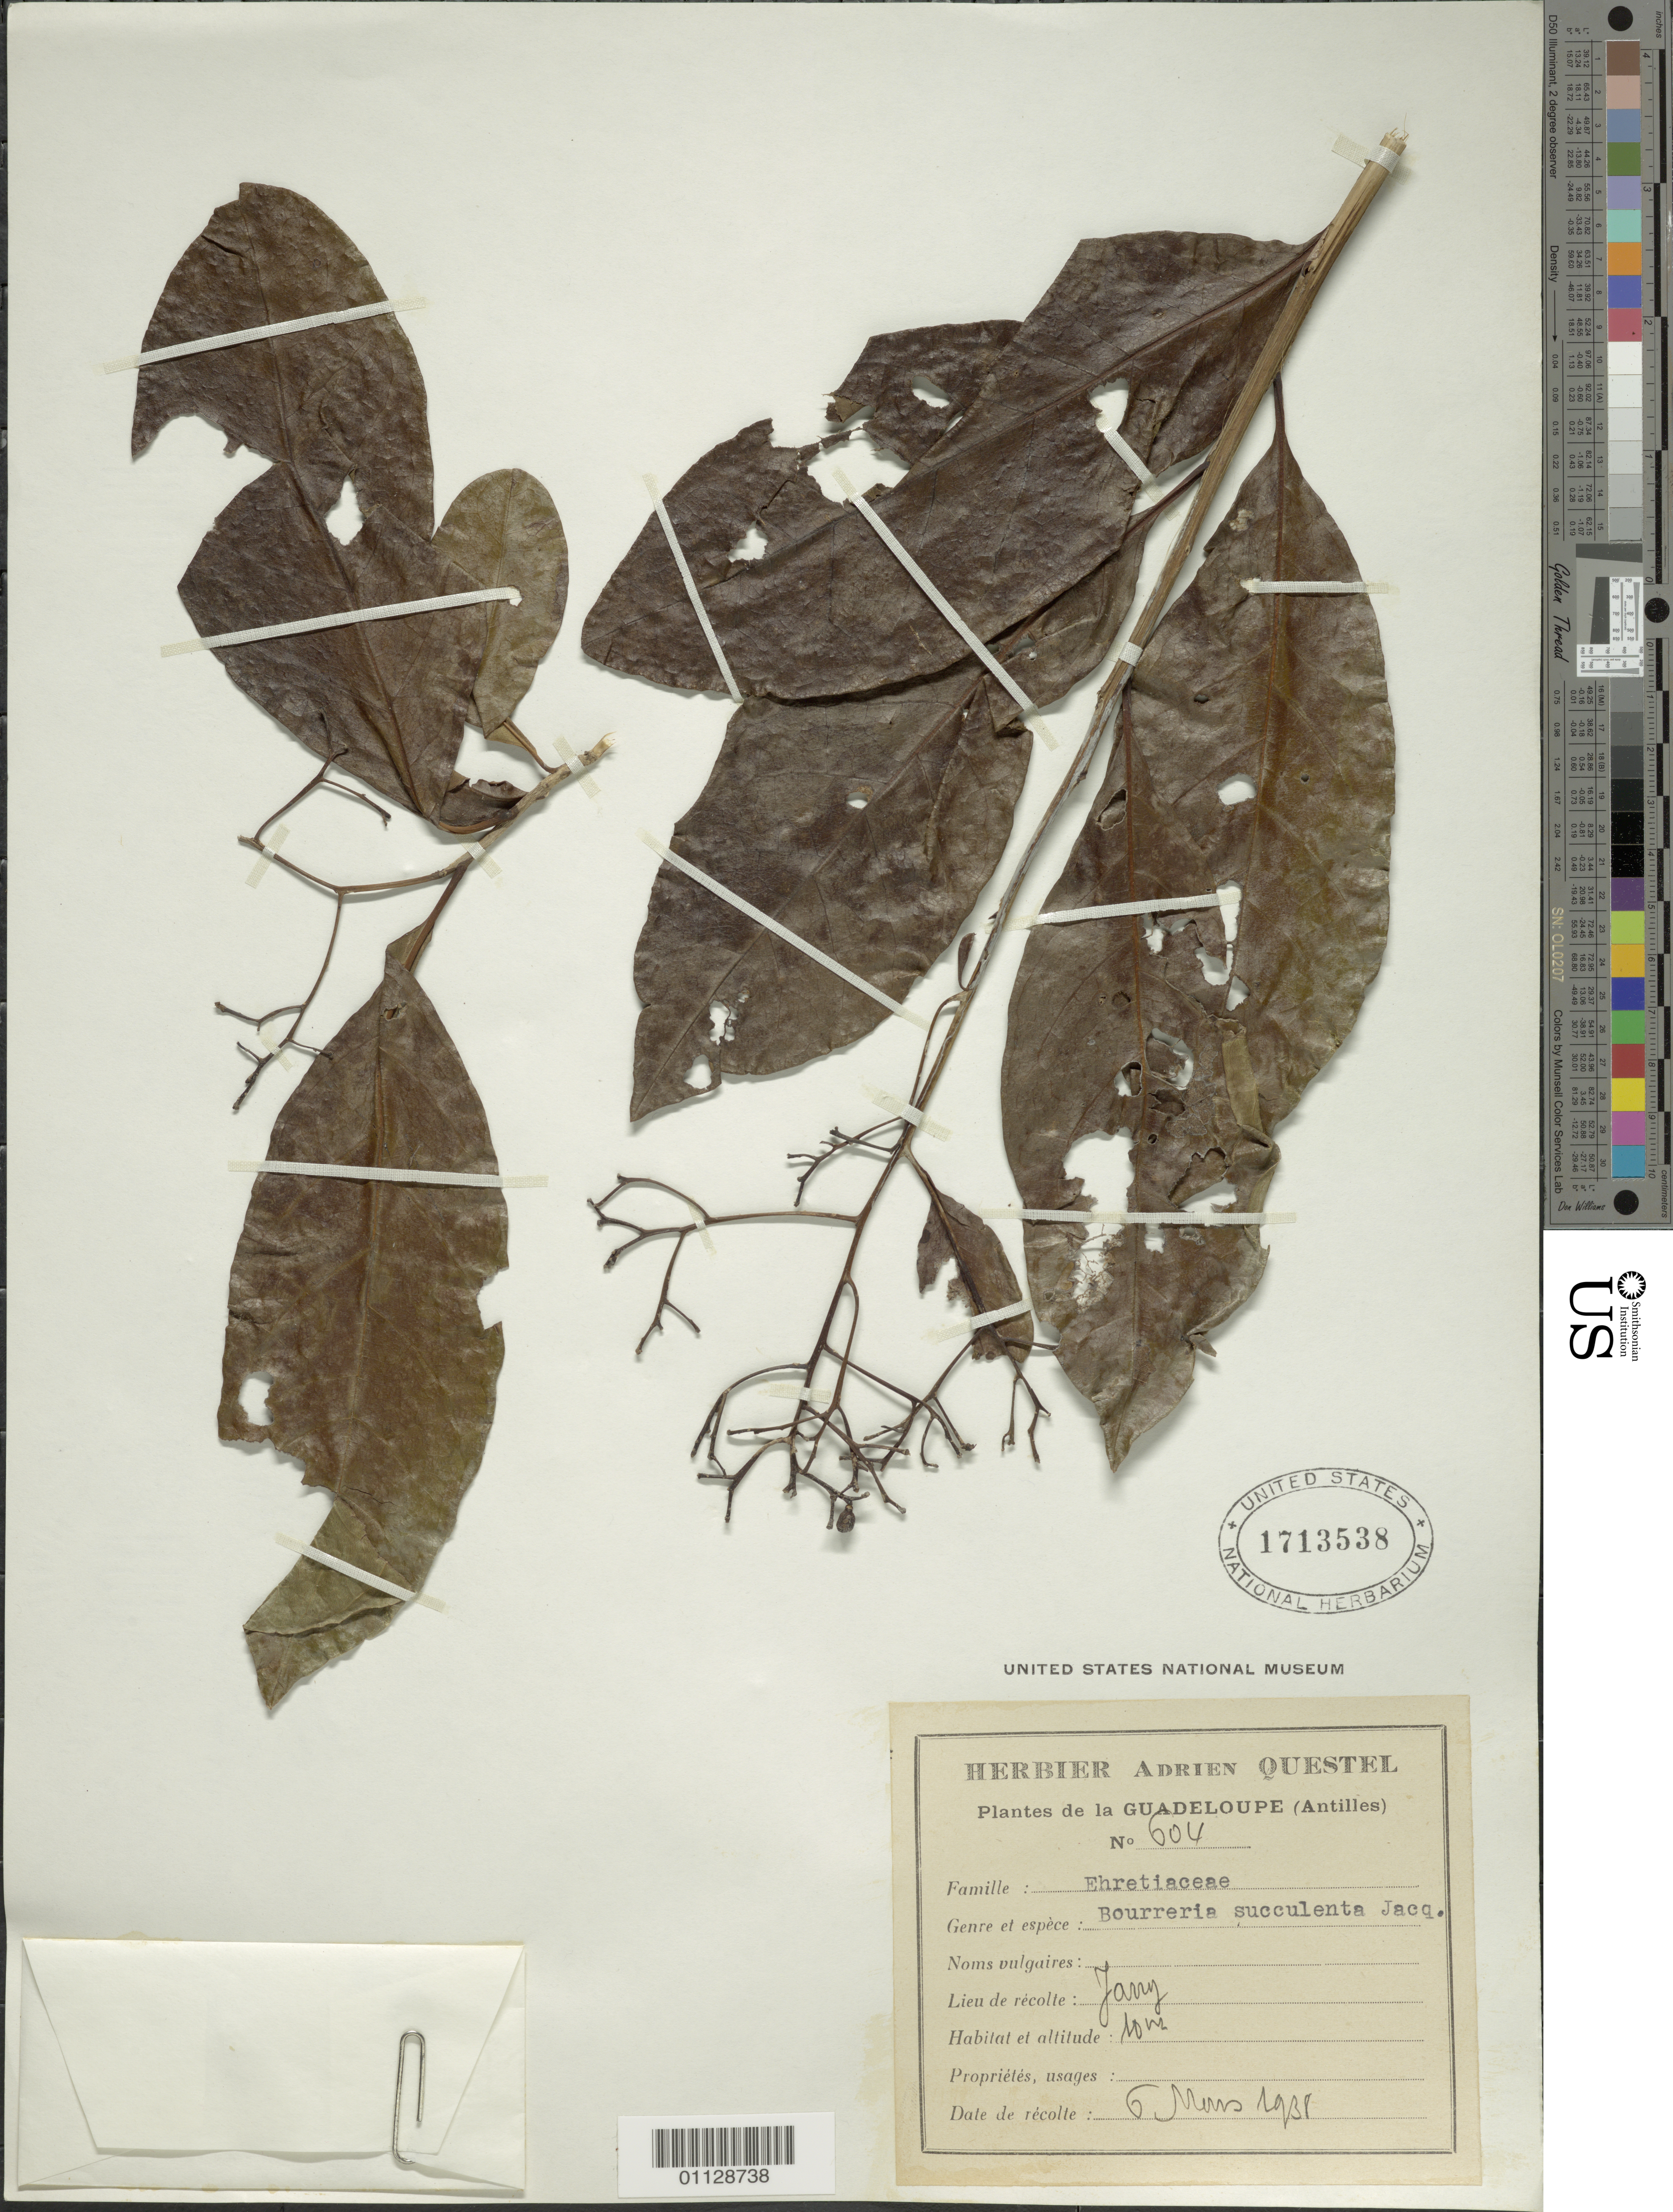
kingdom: Plantae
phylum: Tracheophyta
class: Magnoliopsida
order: Boraginales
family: Ehretiaceae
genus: Bourreria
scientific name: Bourreria succulenta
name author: Jacq.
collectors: A. Questel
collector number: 604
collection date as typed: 06 Mar 1938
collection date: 1938-03-06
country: Guadeloupe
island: Grande Terre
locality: Jarry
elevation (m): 10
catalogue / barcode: US 1713538